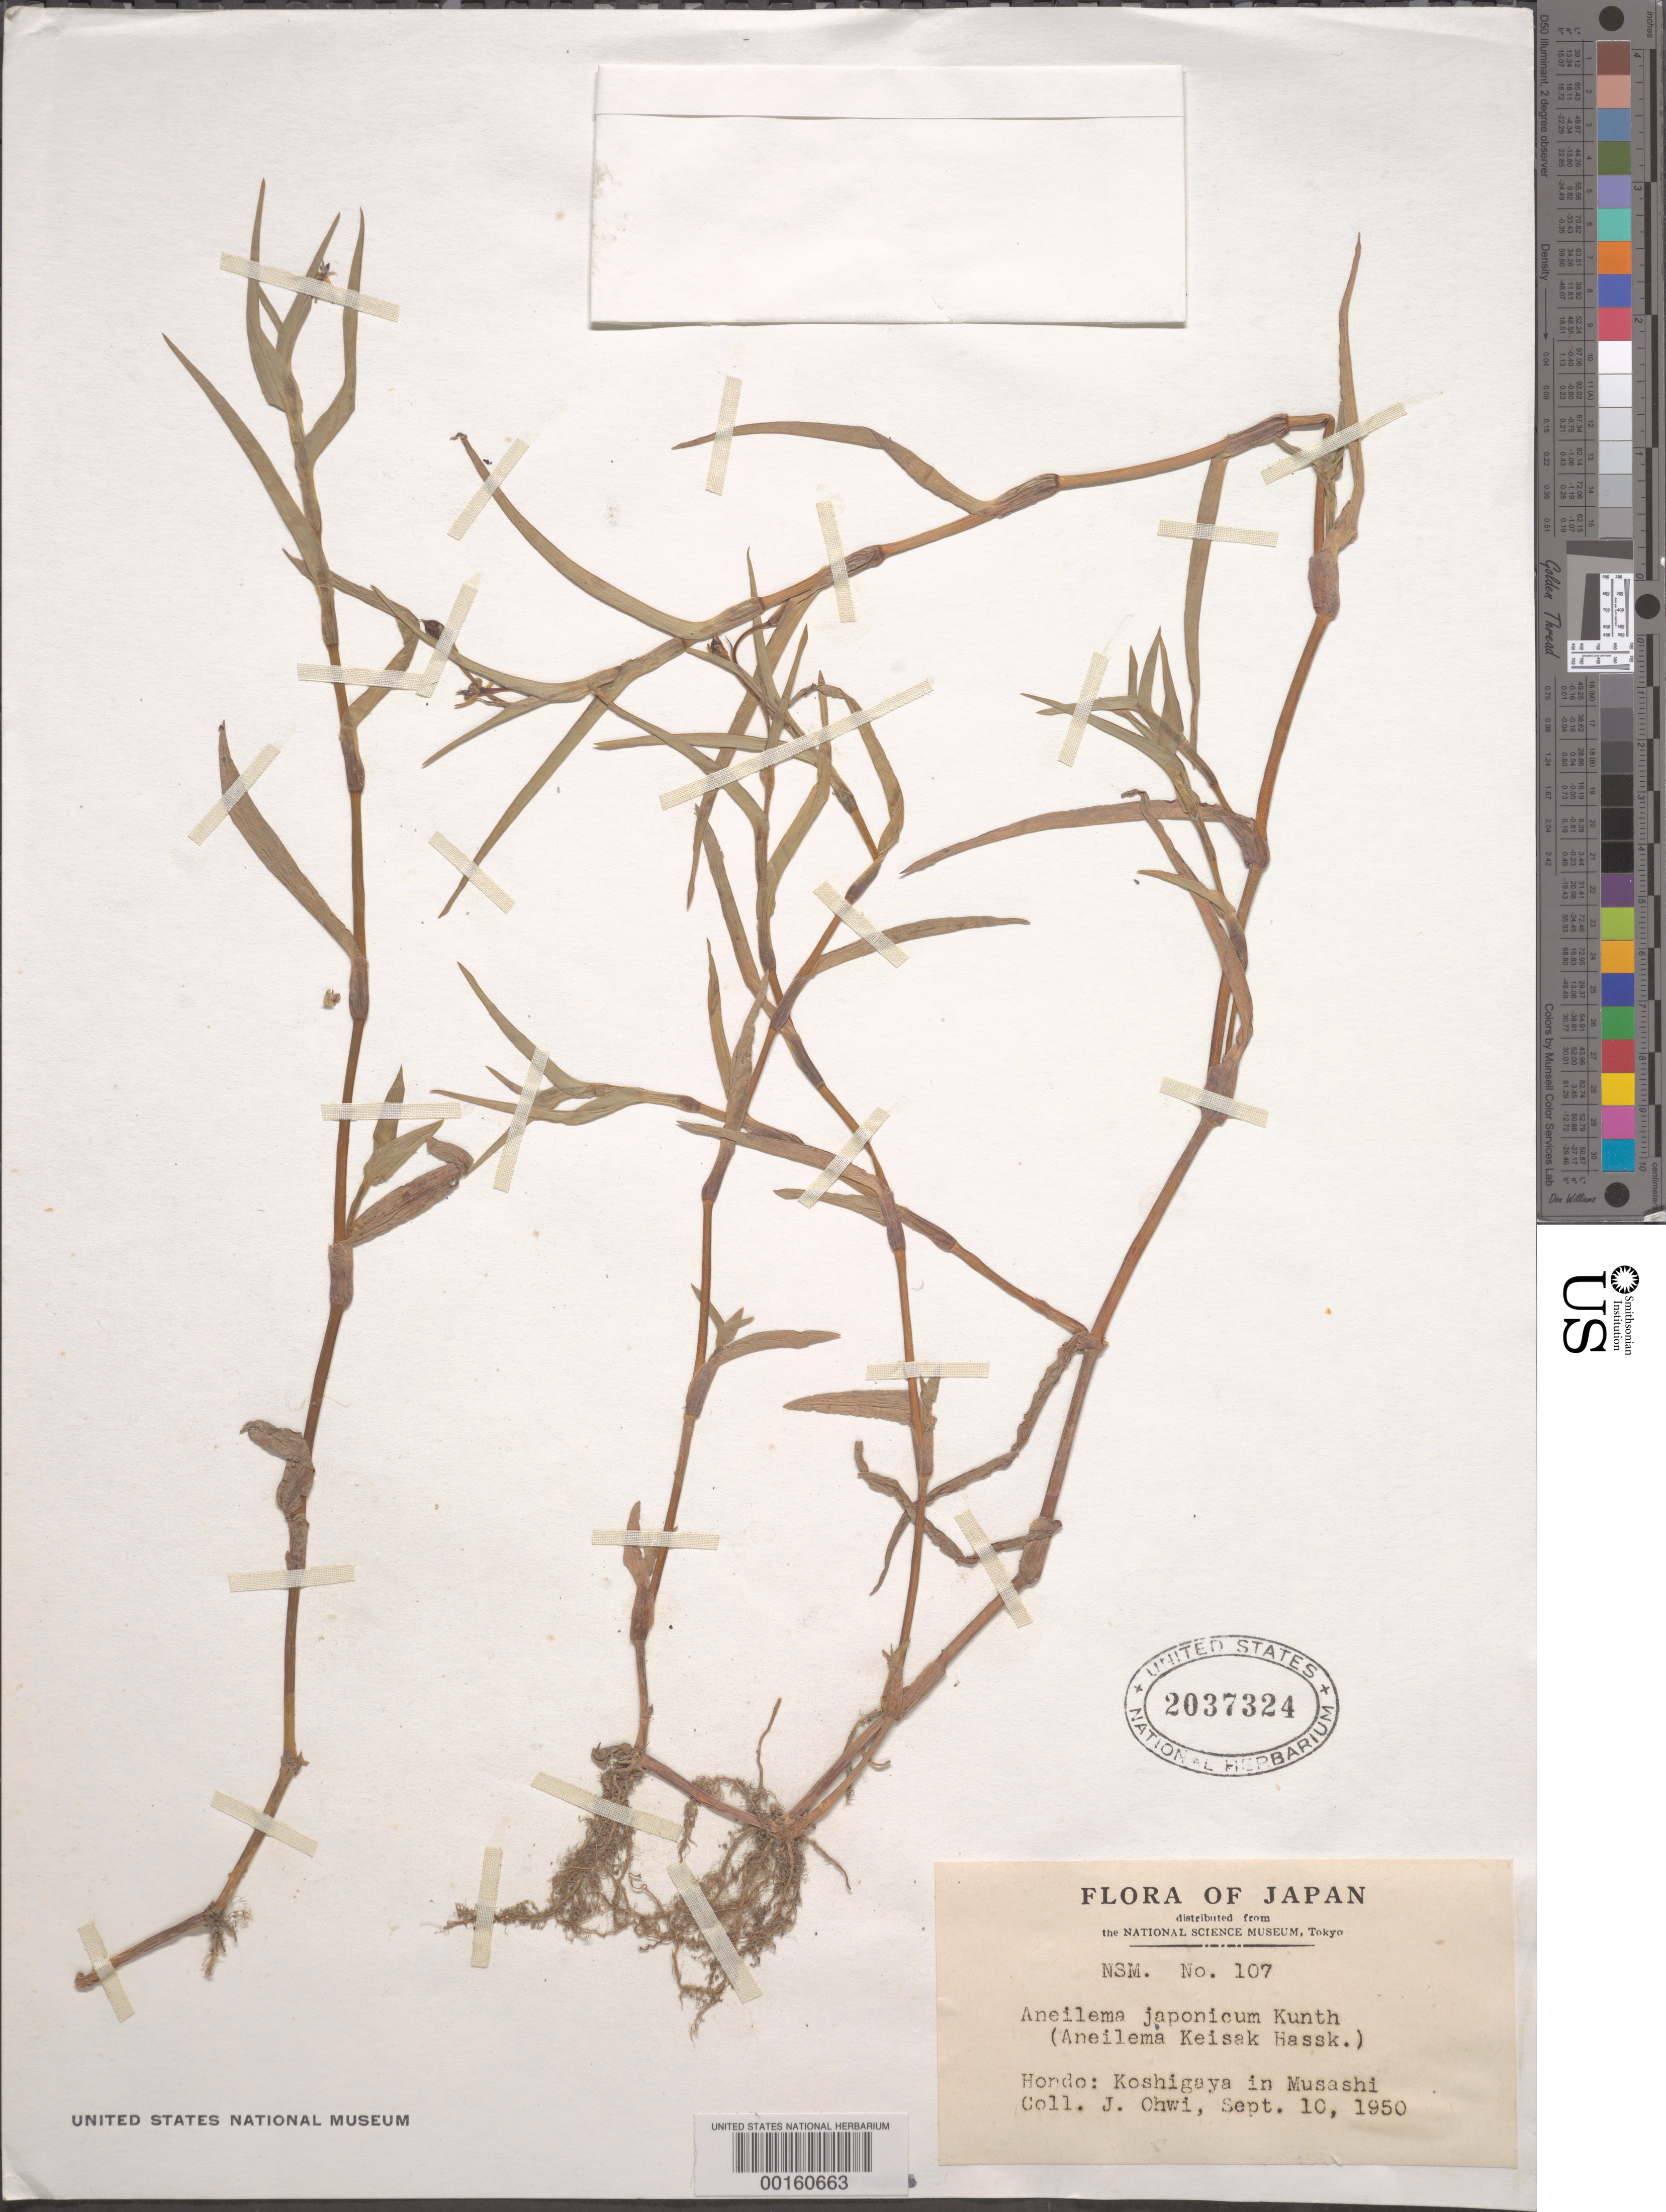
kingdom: Plantae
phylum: Tracheophyta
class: Liliopsida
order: Commelinales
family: Commelinaceae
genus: Murdannia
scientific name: Murdannia keisak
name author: (Hassk.) Hand.-Mazz.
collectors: J. Ohwi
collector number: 107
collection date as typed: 10 Sep 1950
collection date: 1950-09-10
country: Japan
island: Honshu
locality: Koshigaya; musashi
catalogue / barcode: US 2037324